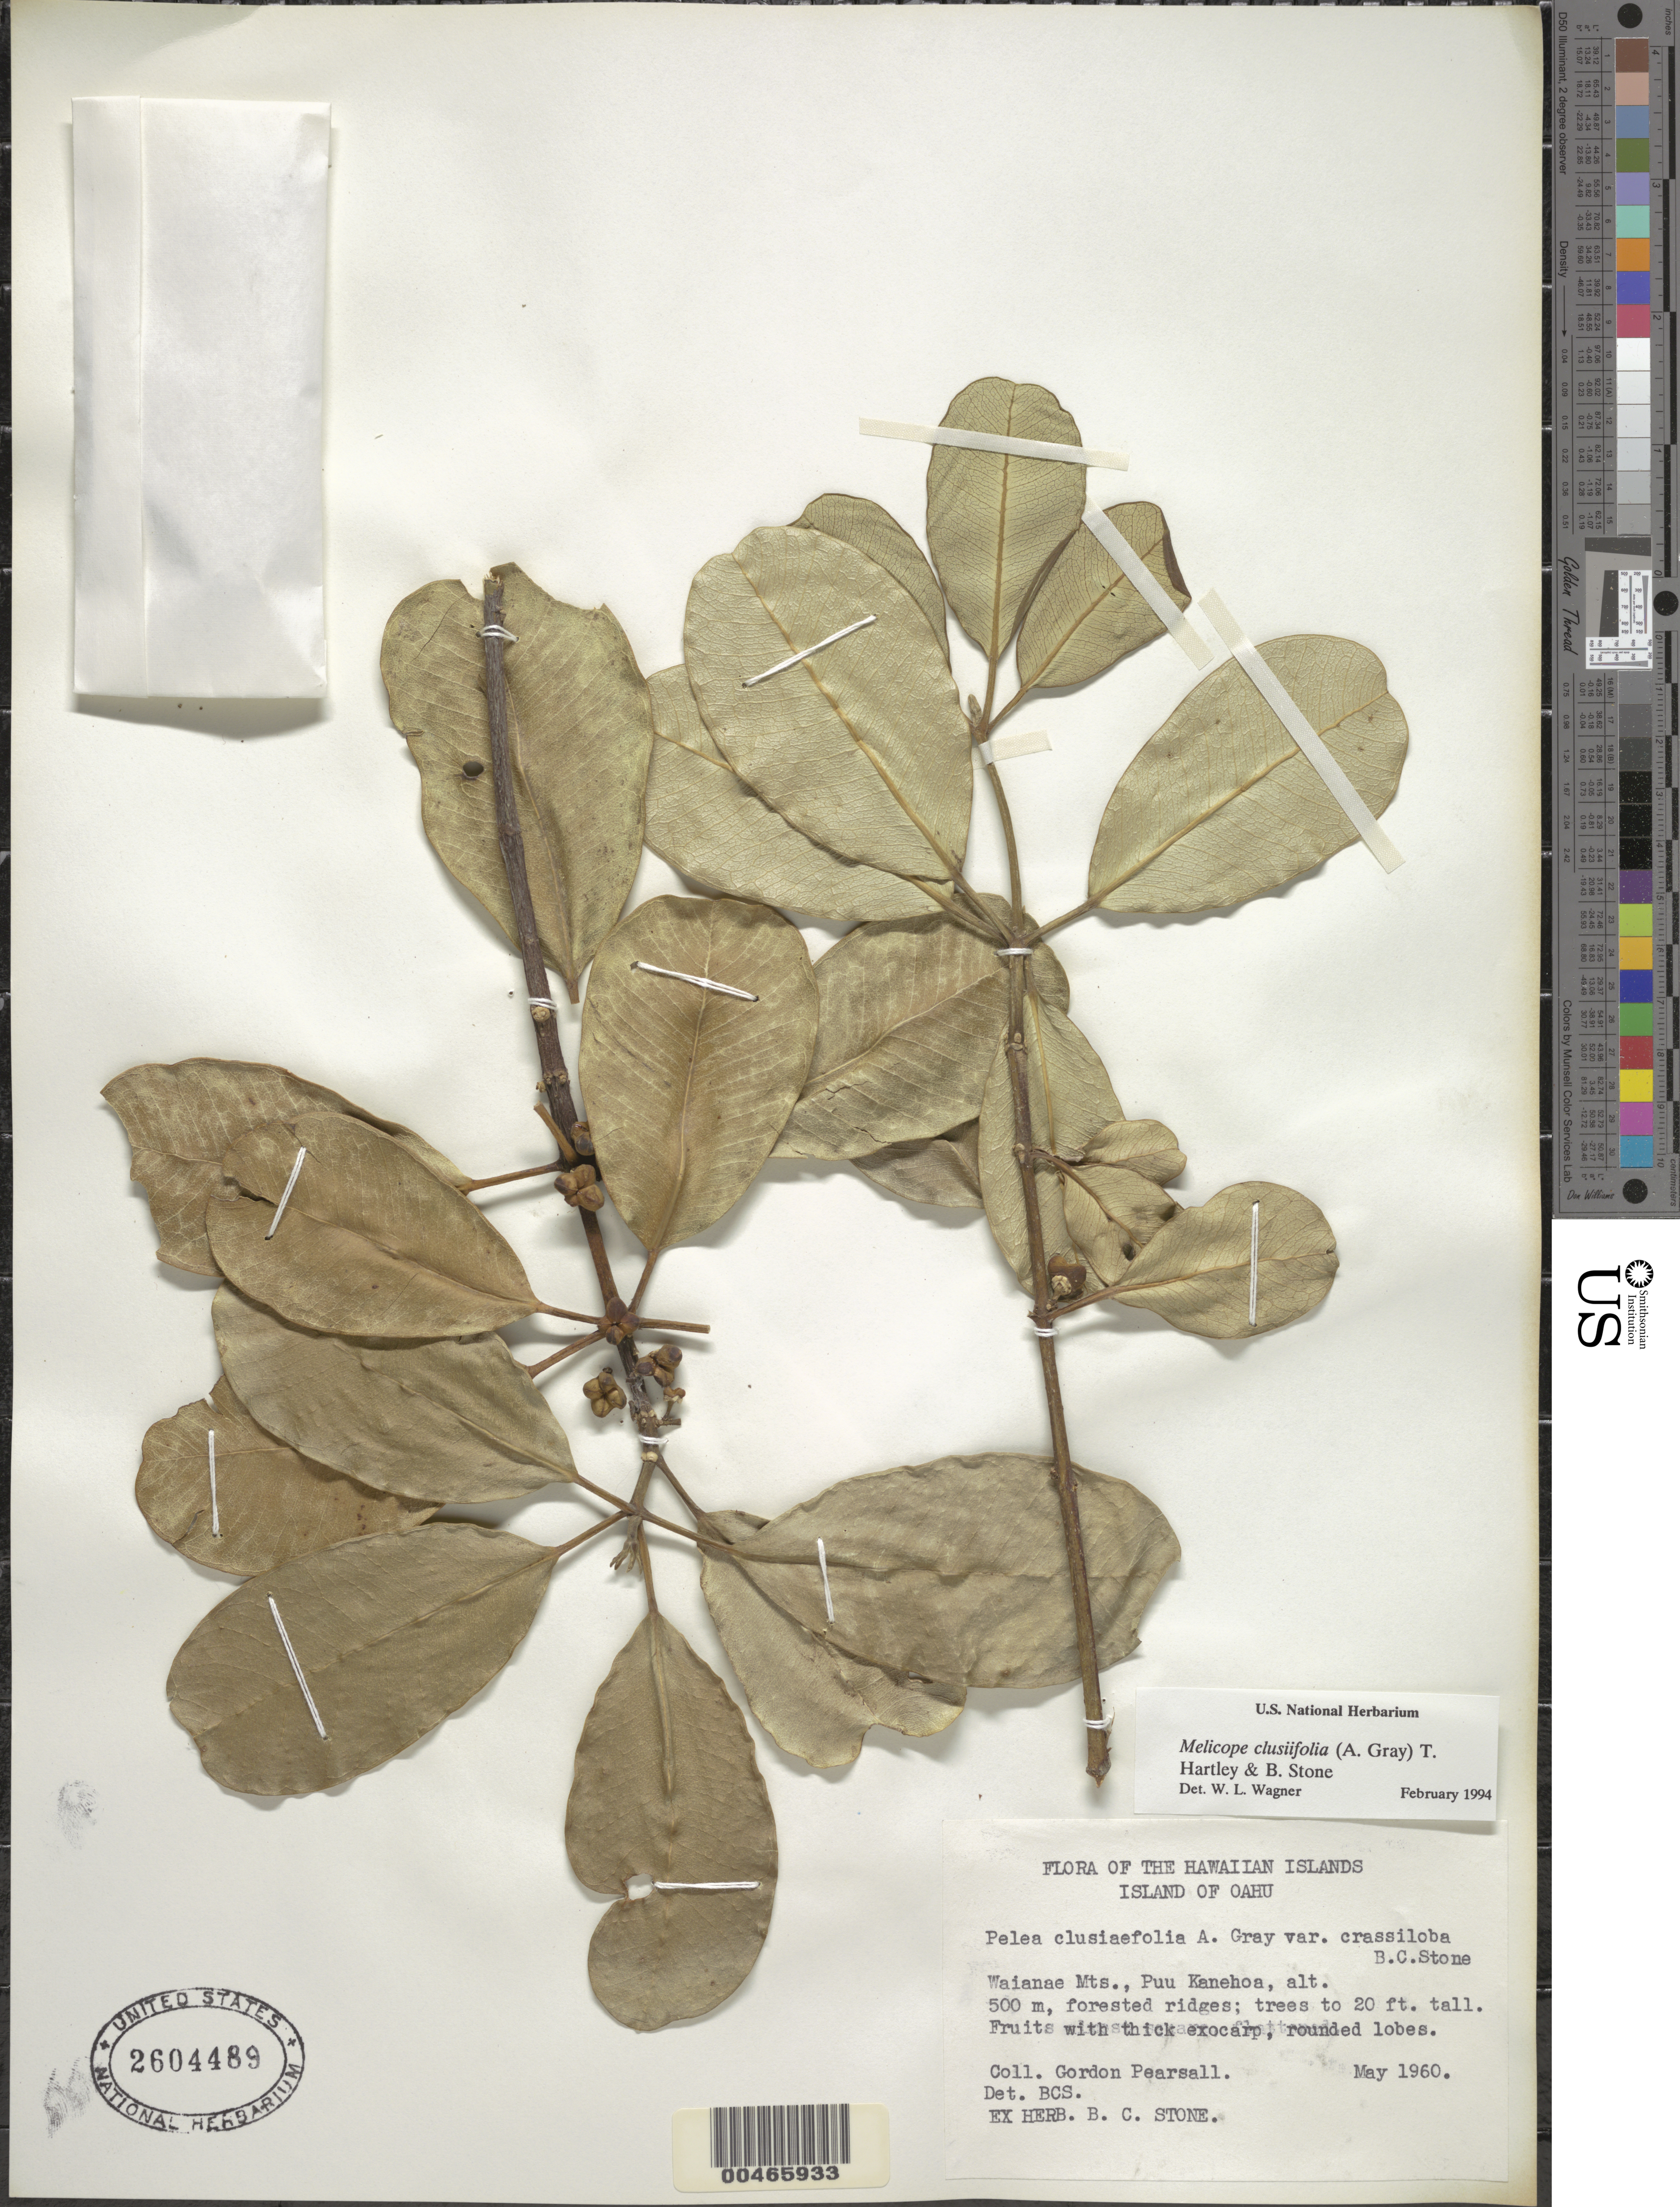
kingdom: Plantae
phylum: Tracheophyta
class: Magnoliopsida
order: Sapindales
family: Rutaceae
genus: Melicope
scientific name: Melicope clusiifolia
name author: (A. Gray) T.G. Hartley & B.C. Stone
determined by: Wagner, W. L., (BOT), Smithsonian Institution - National Museum of Natural History (UNITED STATES)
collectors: G. Pearsall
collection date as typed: May 1960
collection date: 1960-05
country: United States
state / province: Hawaii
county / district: Honolulu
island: Oahu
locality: Waianae Mts., Puu Kanehoa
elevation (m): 500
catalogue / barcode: US 2604489